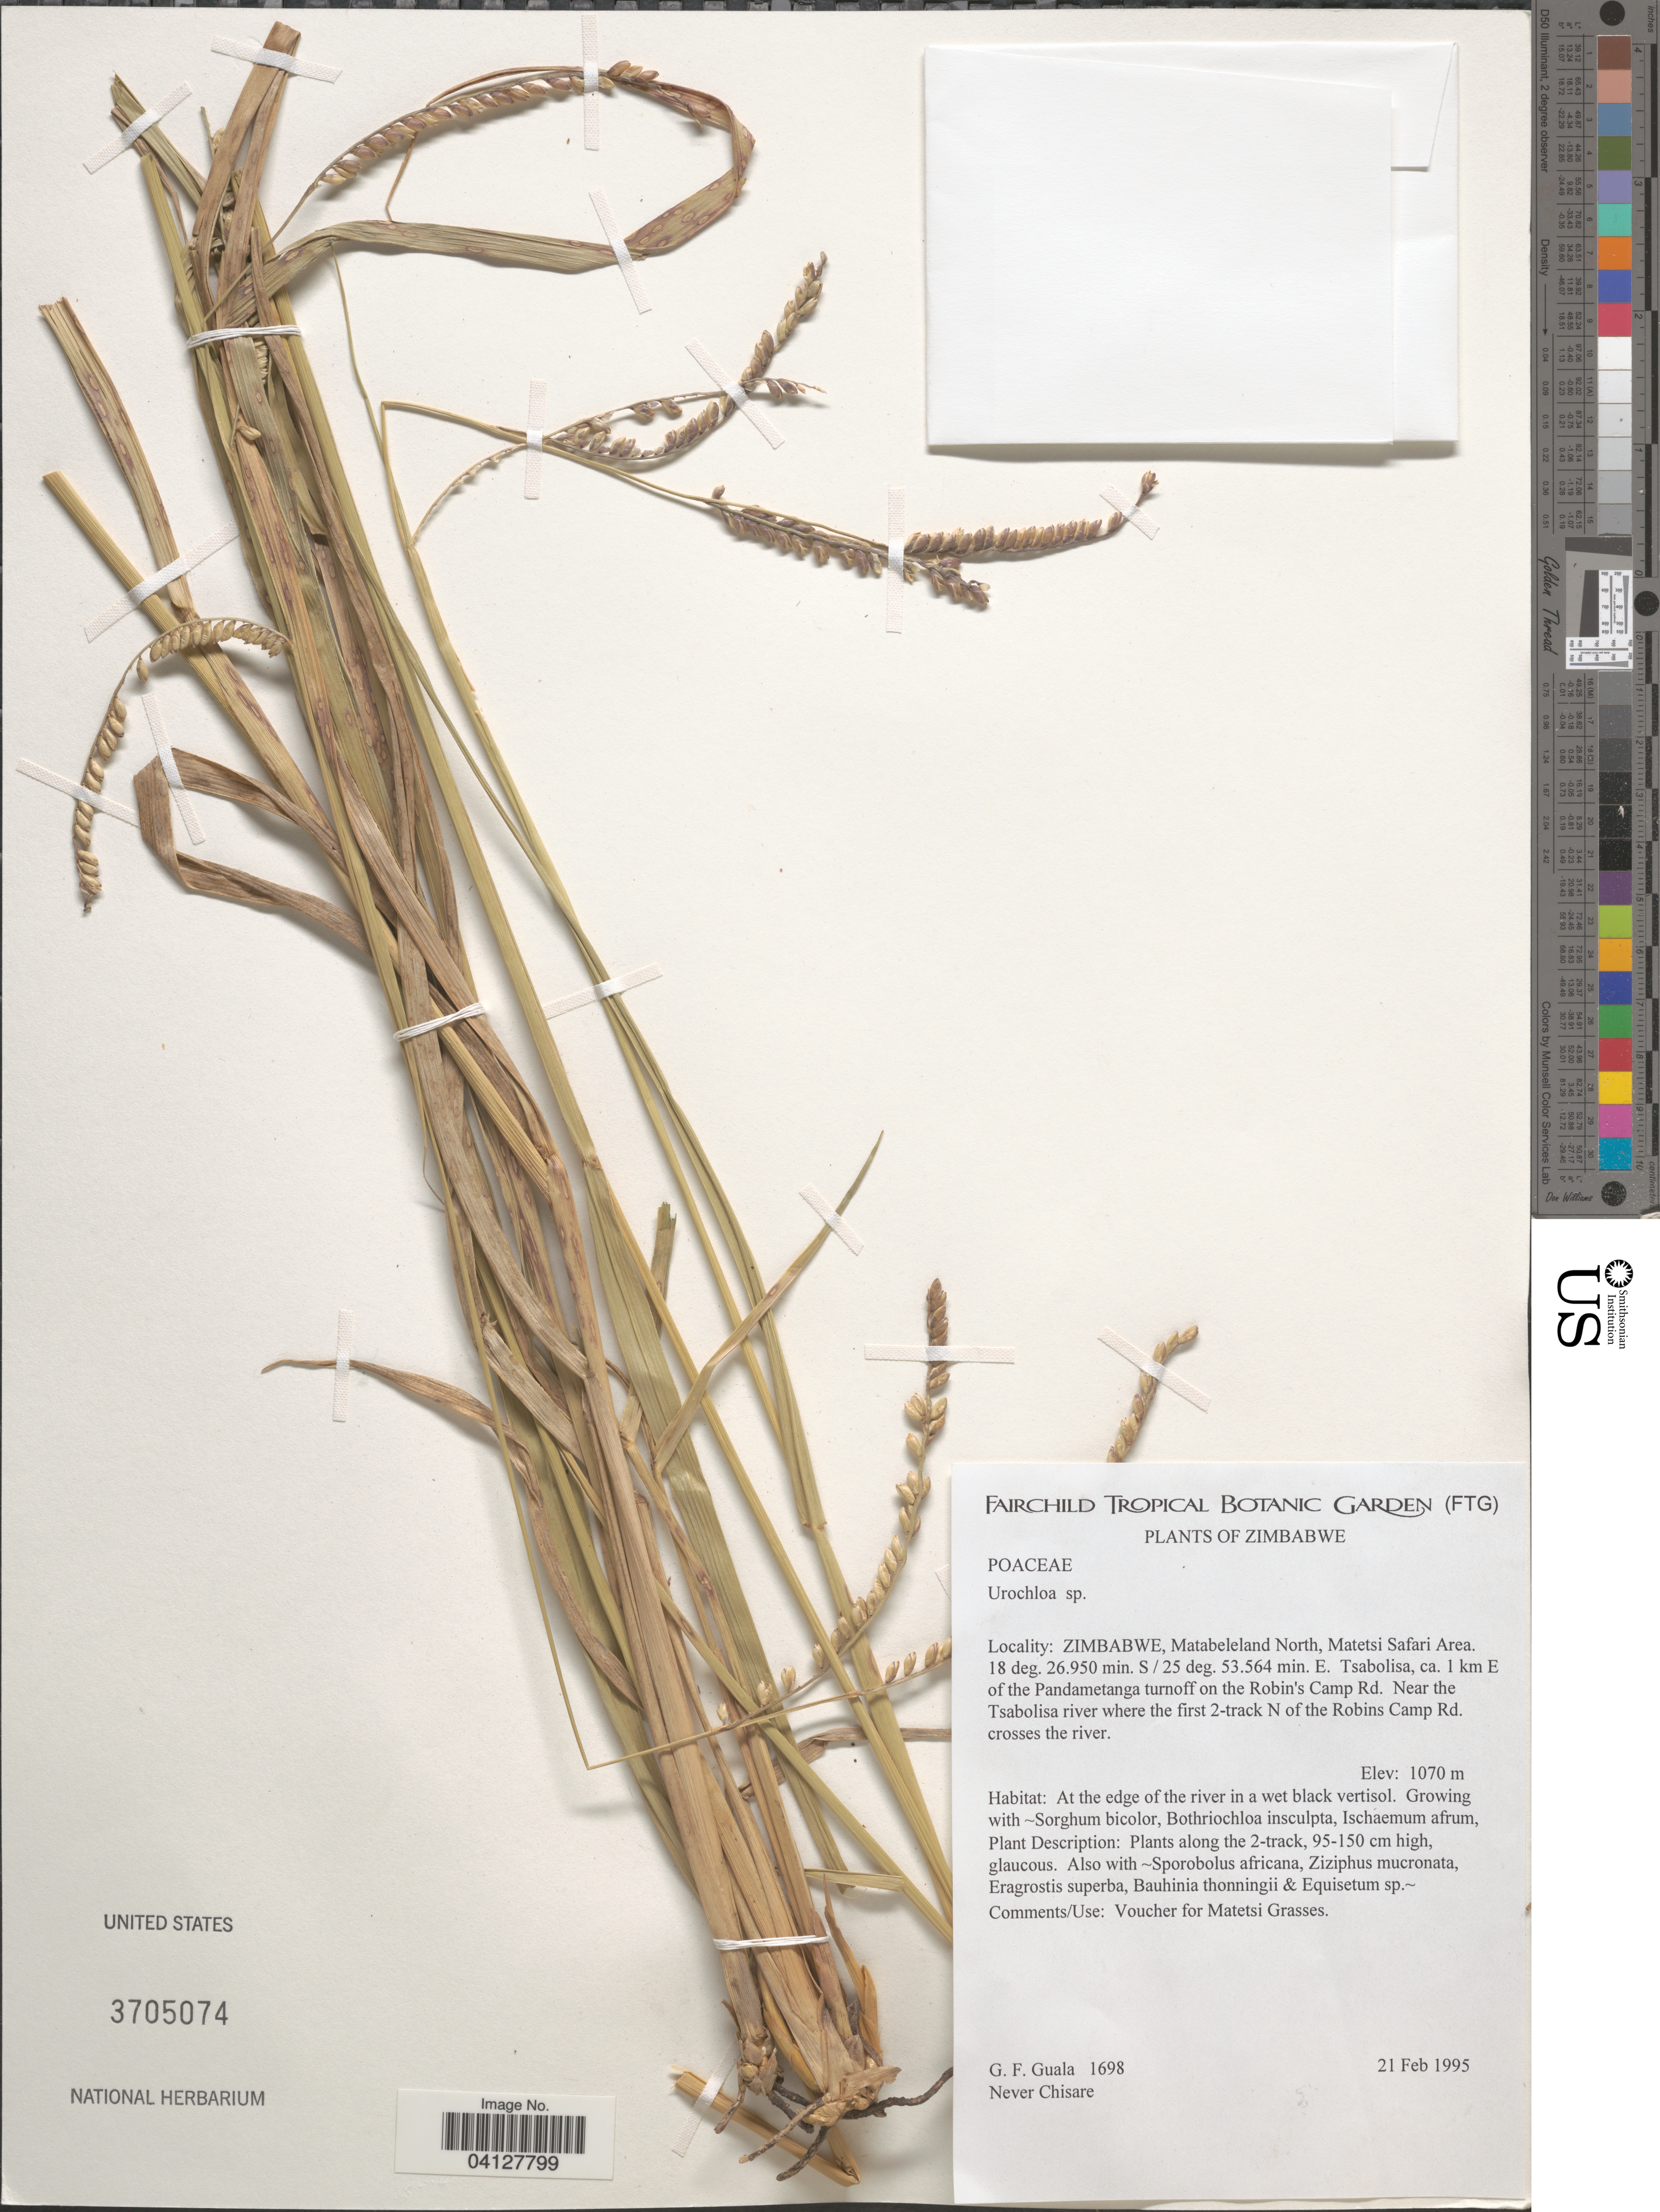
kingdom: Plantae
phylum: Tracheophyta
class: Liliopsida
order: Poales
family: Poaceae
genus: Urochloa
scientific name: Urochloa sp.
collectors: G. Guala & N. Chisare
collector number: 1698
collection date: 1995-02-21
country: Zimbabwe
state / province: Matabeleland North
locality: Matetsi Safari Area. Tsabolisa, ca. 1 km E of the Pandametanga turnoff on the Robin's Camp Rd. Near the Tsabolisa river where the first 2-track N of the Robins Camp Rd. crosses the river.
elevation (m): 1070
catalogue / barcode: US 3705074